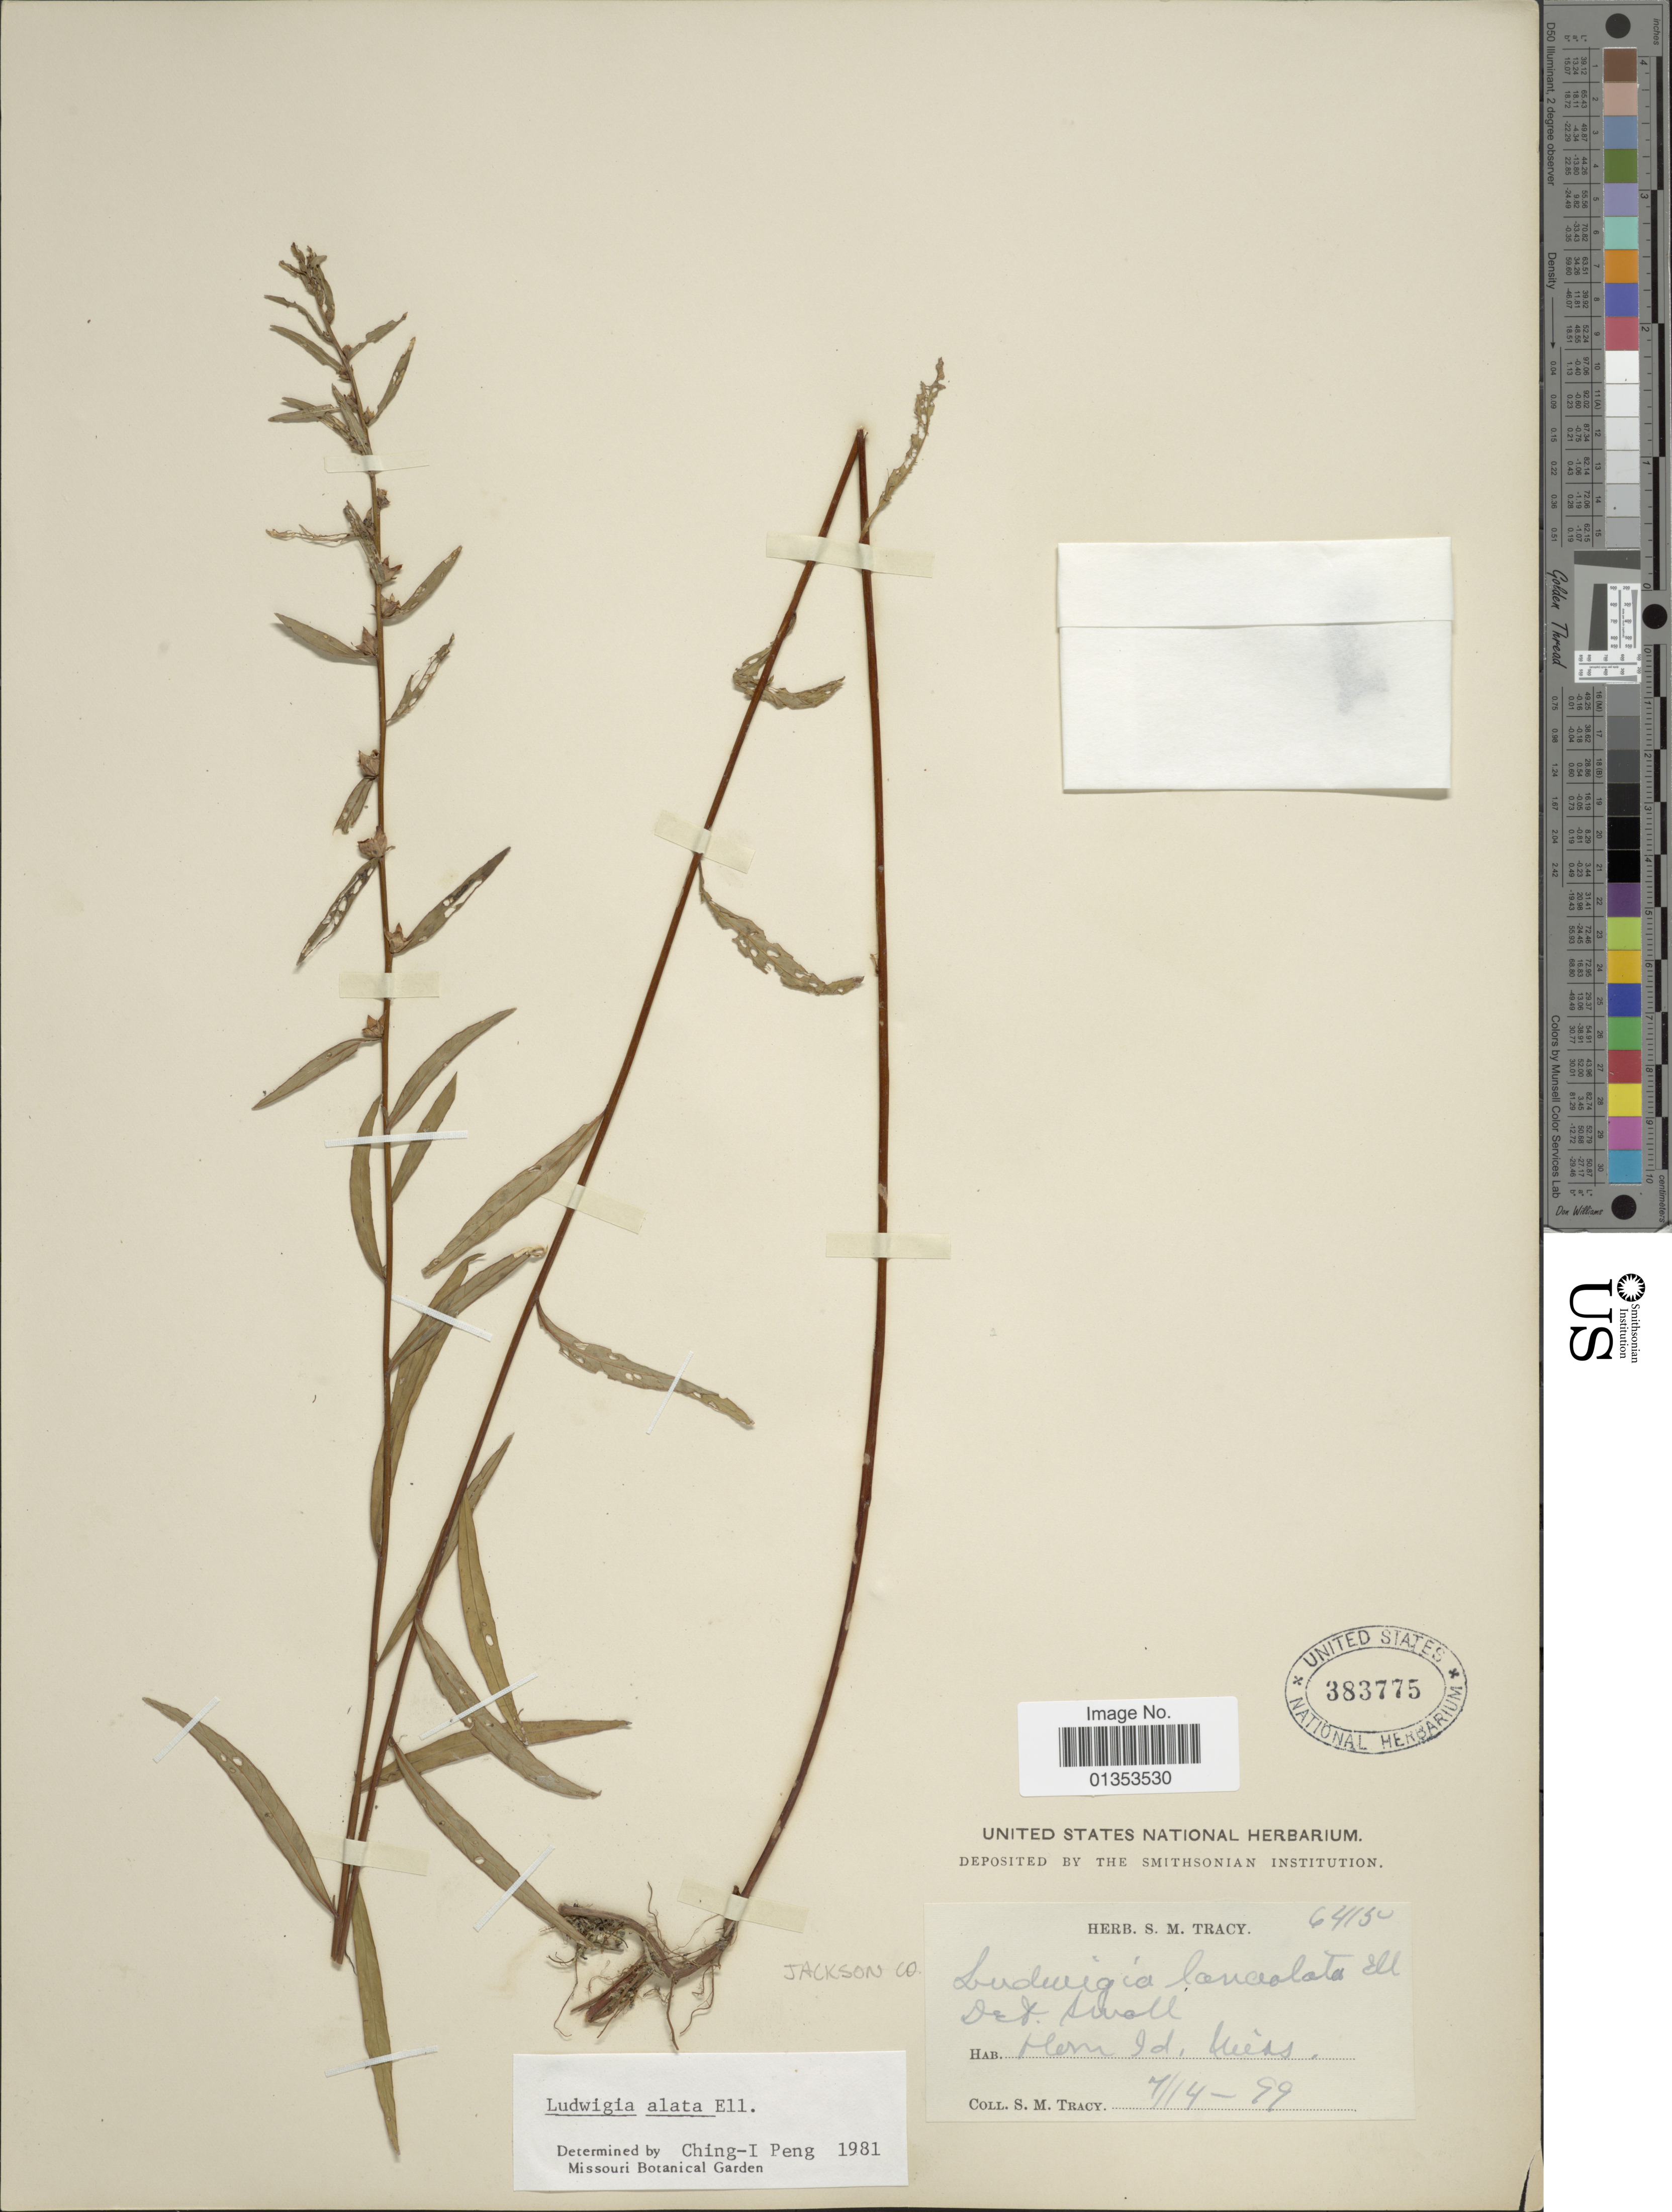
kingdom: Plantae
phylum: Tracheophyta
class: Magnoliopsida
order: Myrtales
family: Onagraceae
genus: Ludwigia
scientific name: Ludwigia alata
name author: Elliott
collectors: S. M. Tracy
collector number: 6415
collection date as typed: Transcribed d/m/y: 14/7/99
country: United States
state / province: Mississippi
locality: Horn Island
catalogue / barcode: US 383775